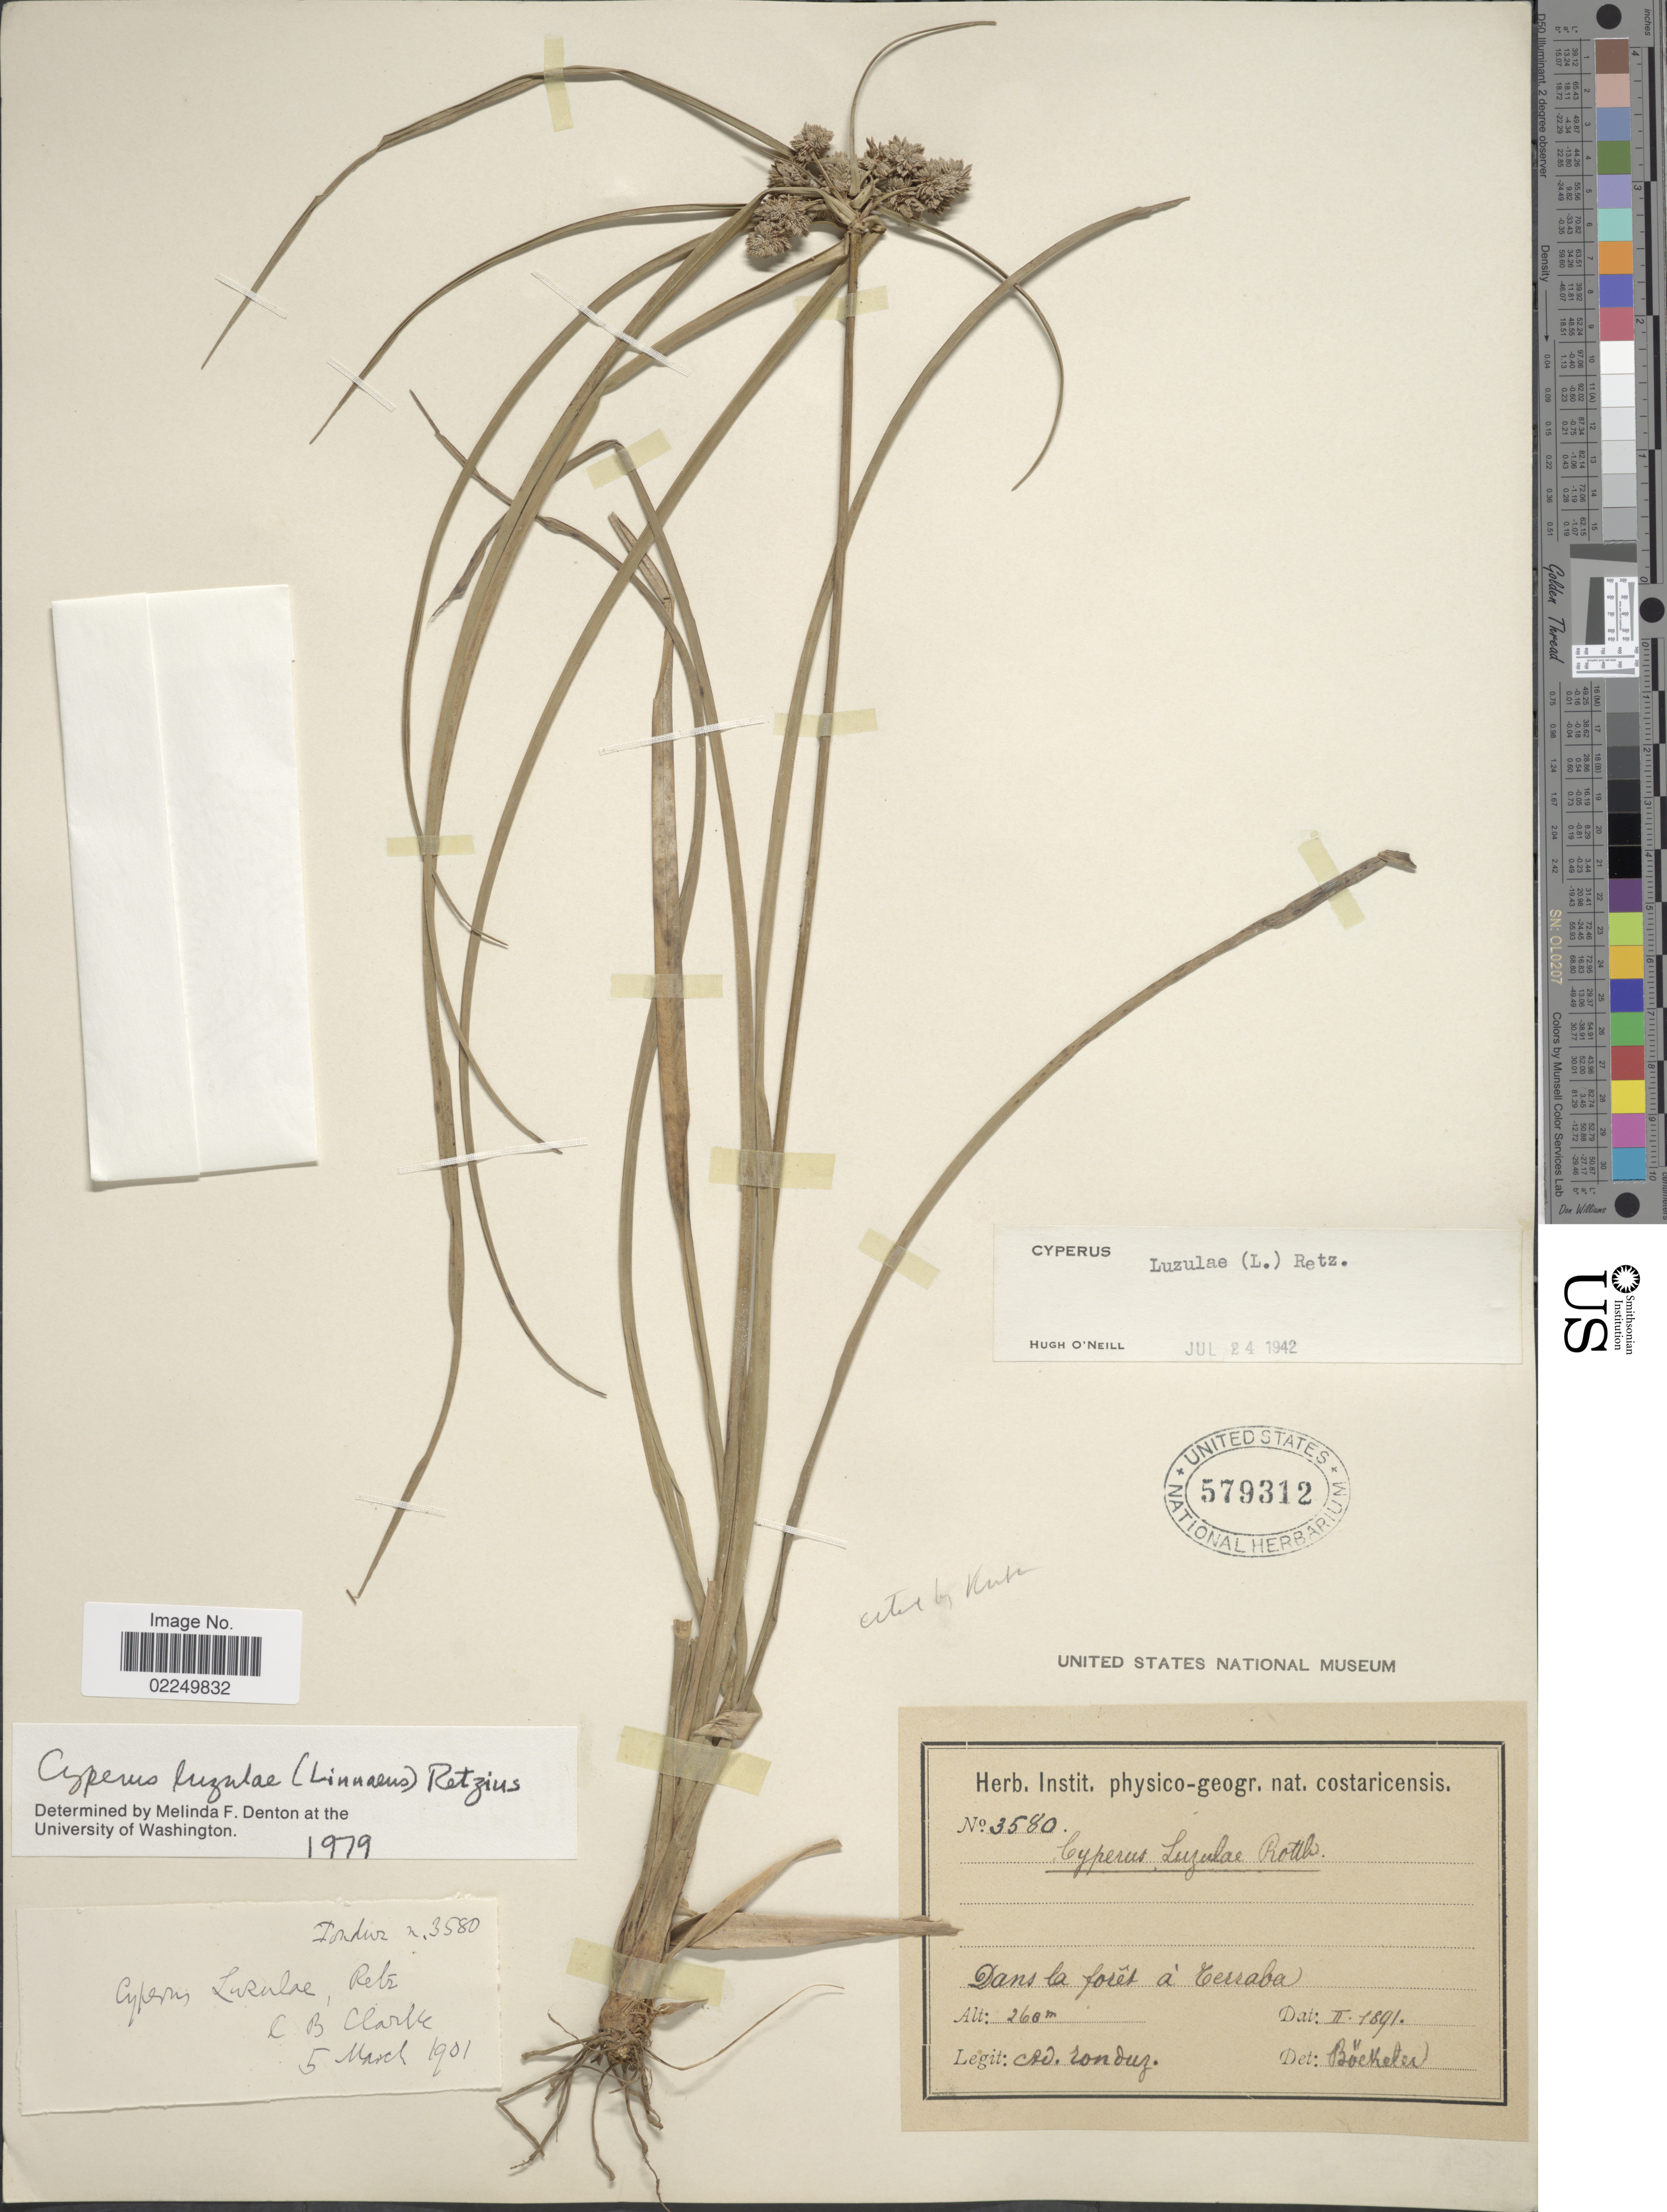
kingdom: Plantae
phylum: Tracheophyta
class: Liliopsida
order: Poales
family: Cyperaceae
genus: Cyperus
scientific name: Cyperus luzulae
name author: (L.) Rottb. ex Retz.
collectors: A. Tonduz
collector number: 3580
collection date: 1891-02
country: Costa Rica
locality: Dans la foret a Terraba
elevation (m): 260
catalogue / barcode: US 579312